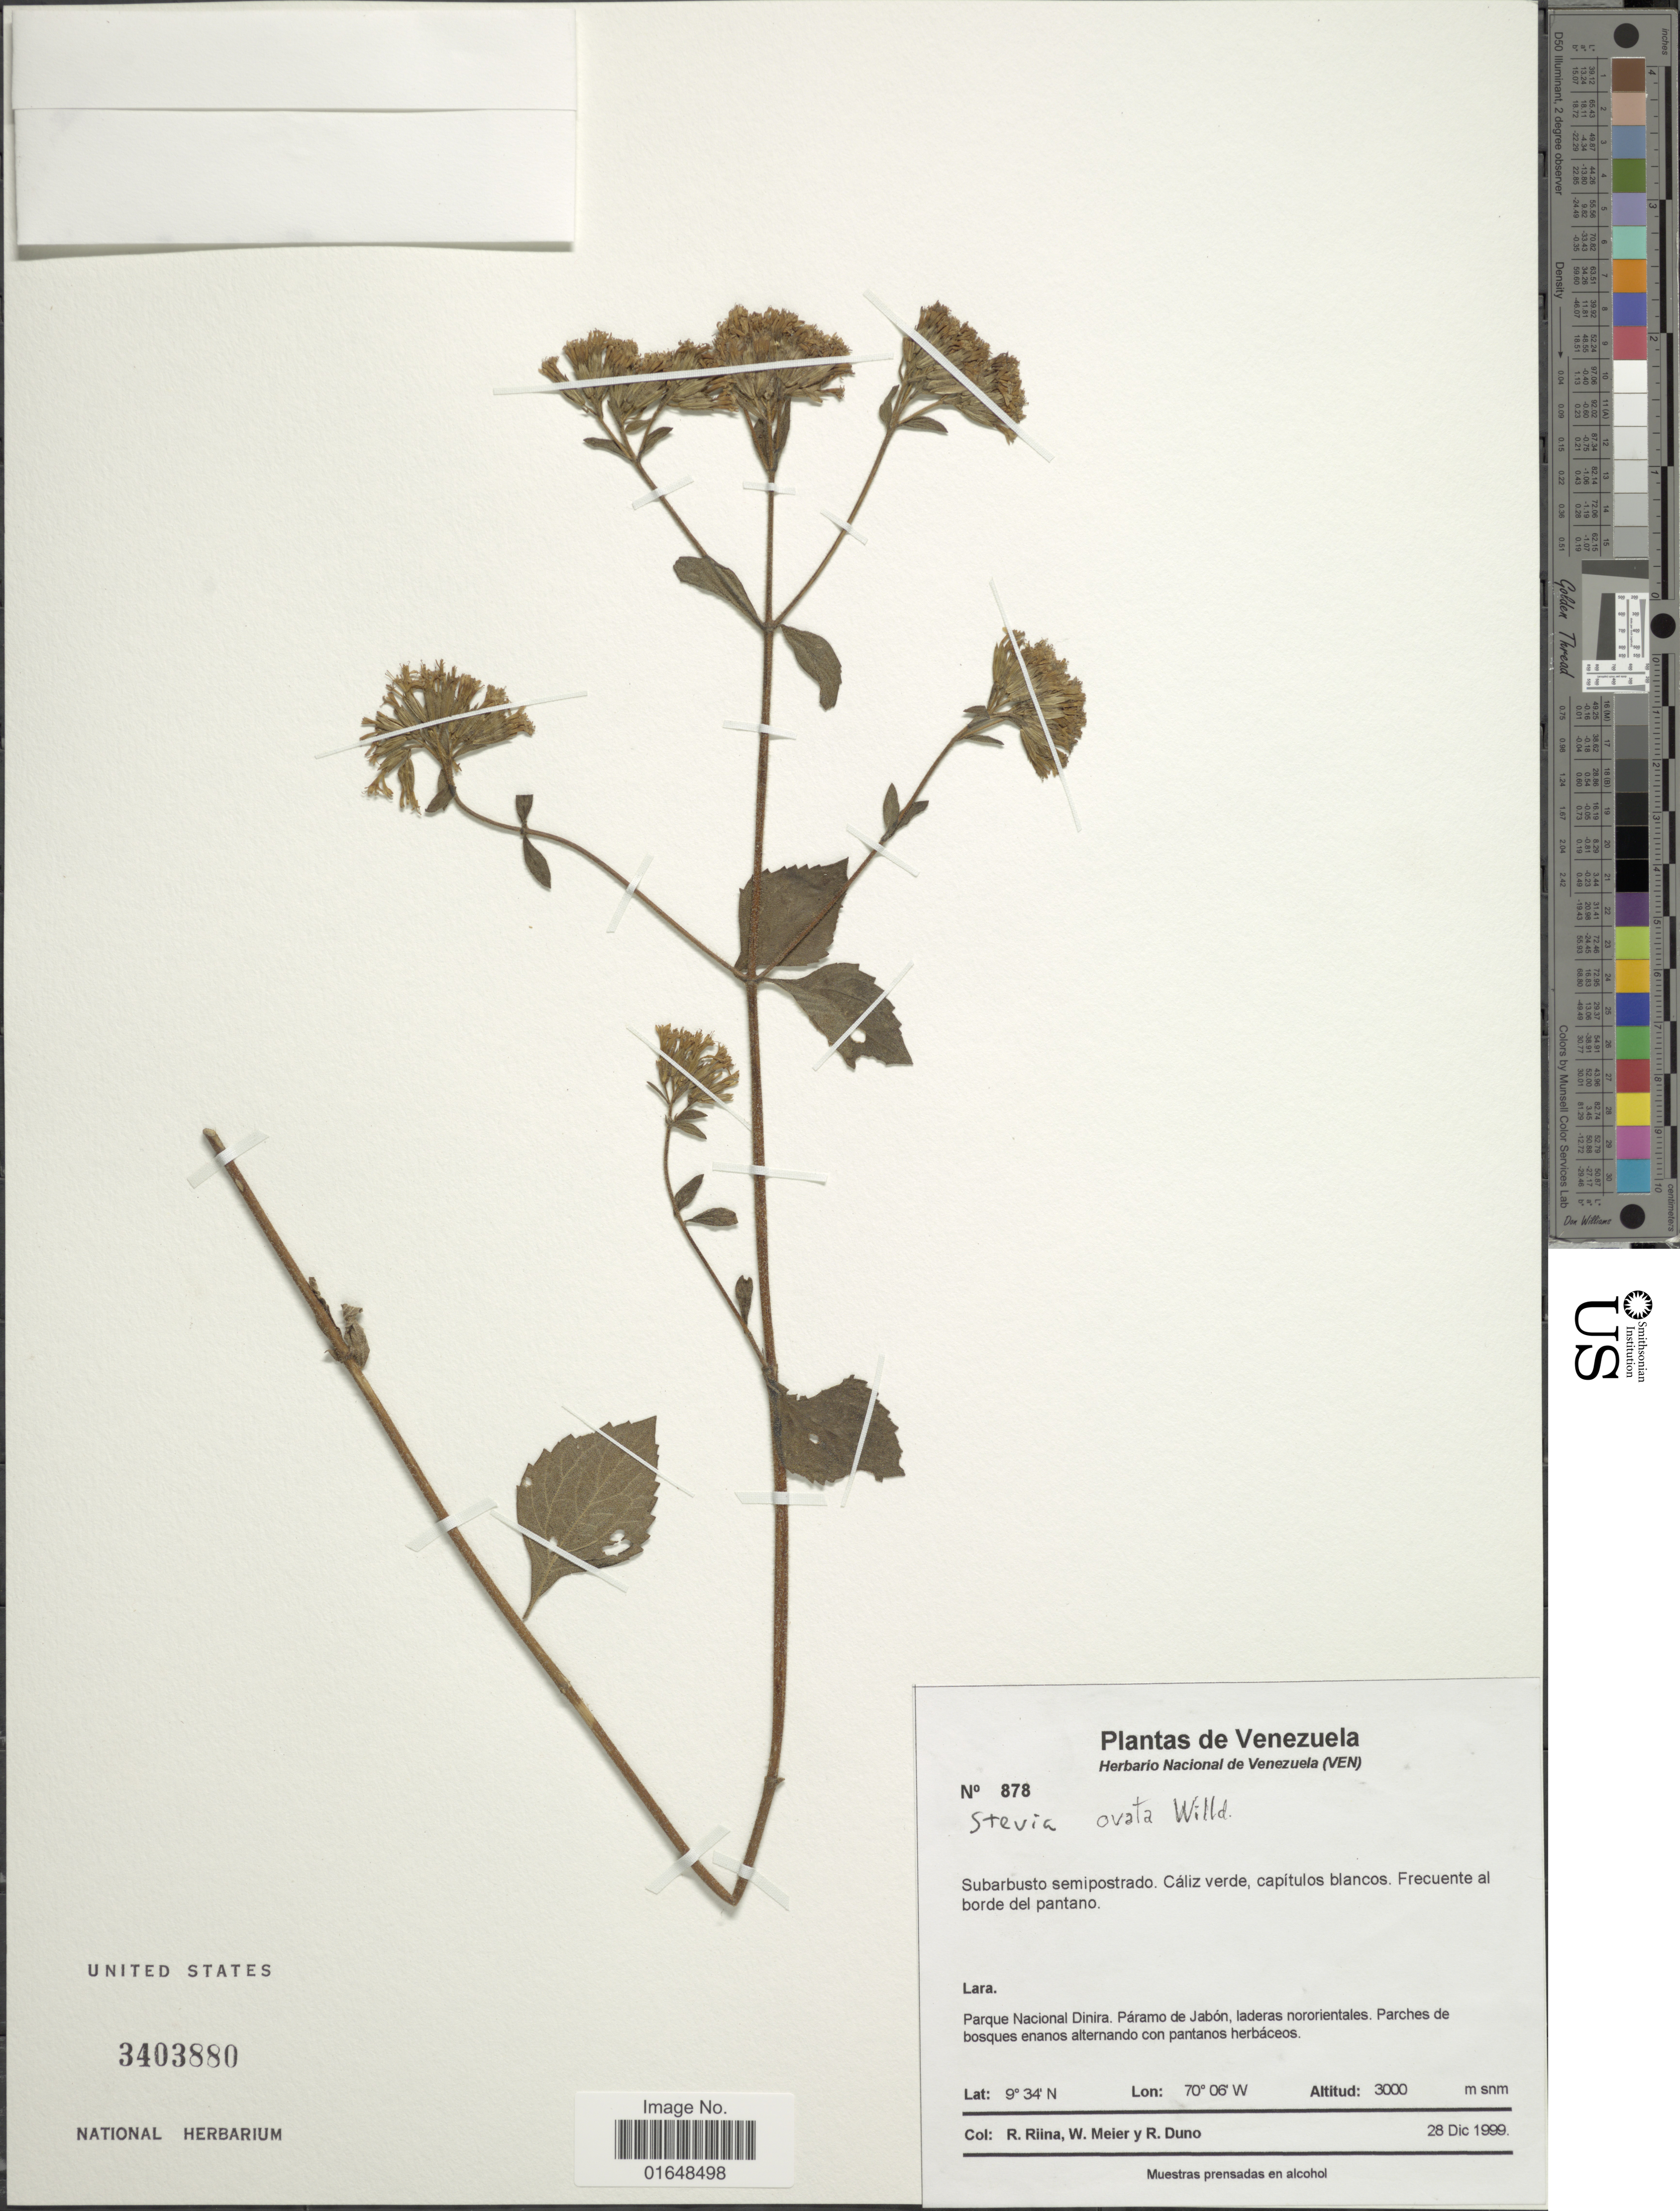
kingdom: Plantae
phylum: Tracheophyta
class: Magnoliopsida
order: Asterales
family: Asteraceae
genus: Stevia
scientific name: Stevia ovata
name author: Willd.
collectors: R. Riina, W. Meier & R. Duno de Stefano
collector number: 878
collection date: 1999-12-28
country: Venezuela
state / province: Lara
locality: Lara. Parque Nacional Dinira. Páramo de Jabón, laderas nororientales. Parches de bosques enanos alternando conpantanos herbáceos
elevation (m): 3000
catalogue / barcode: US 3403880